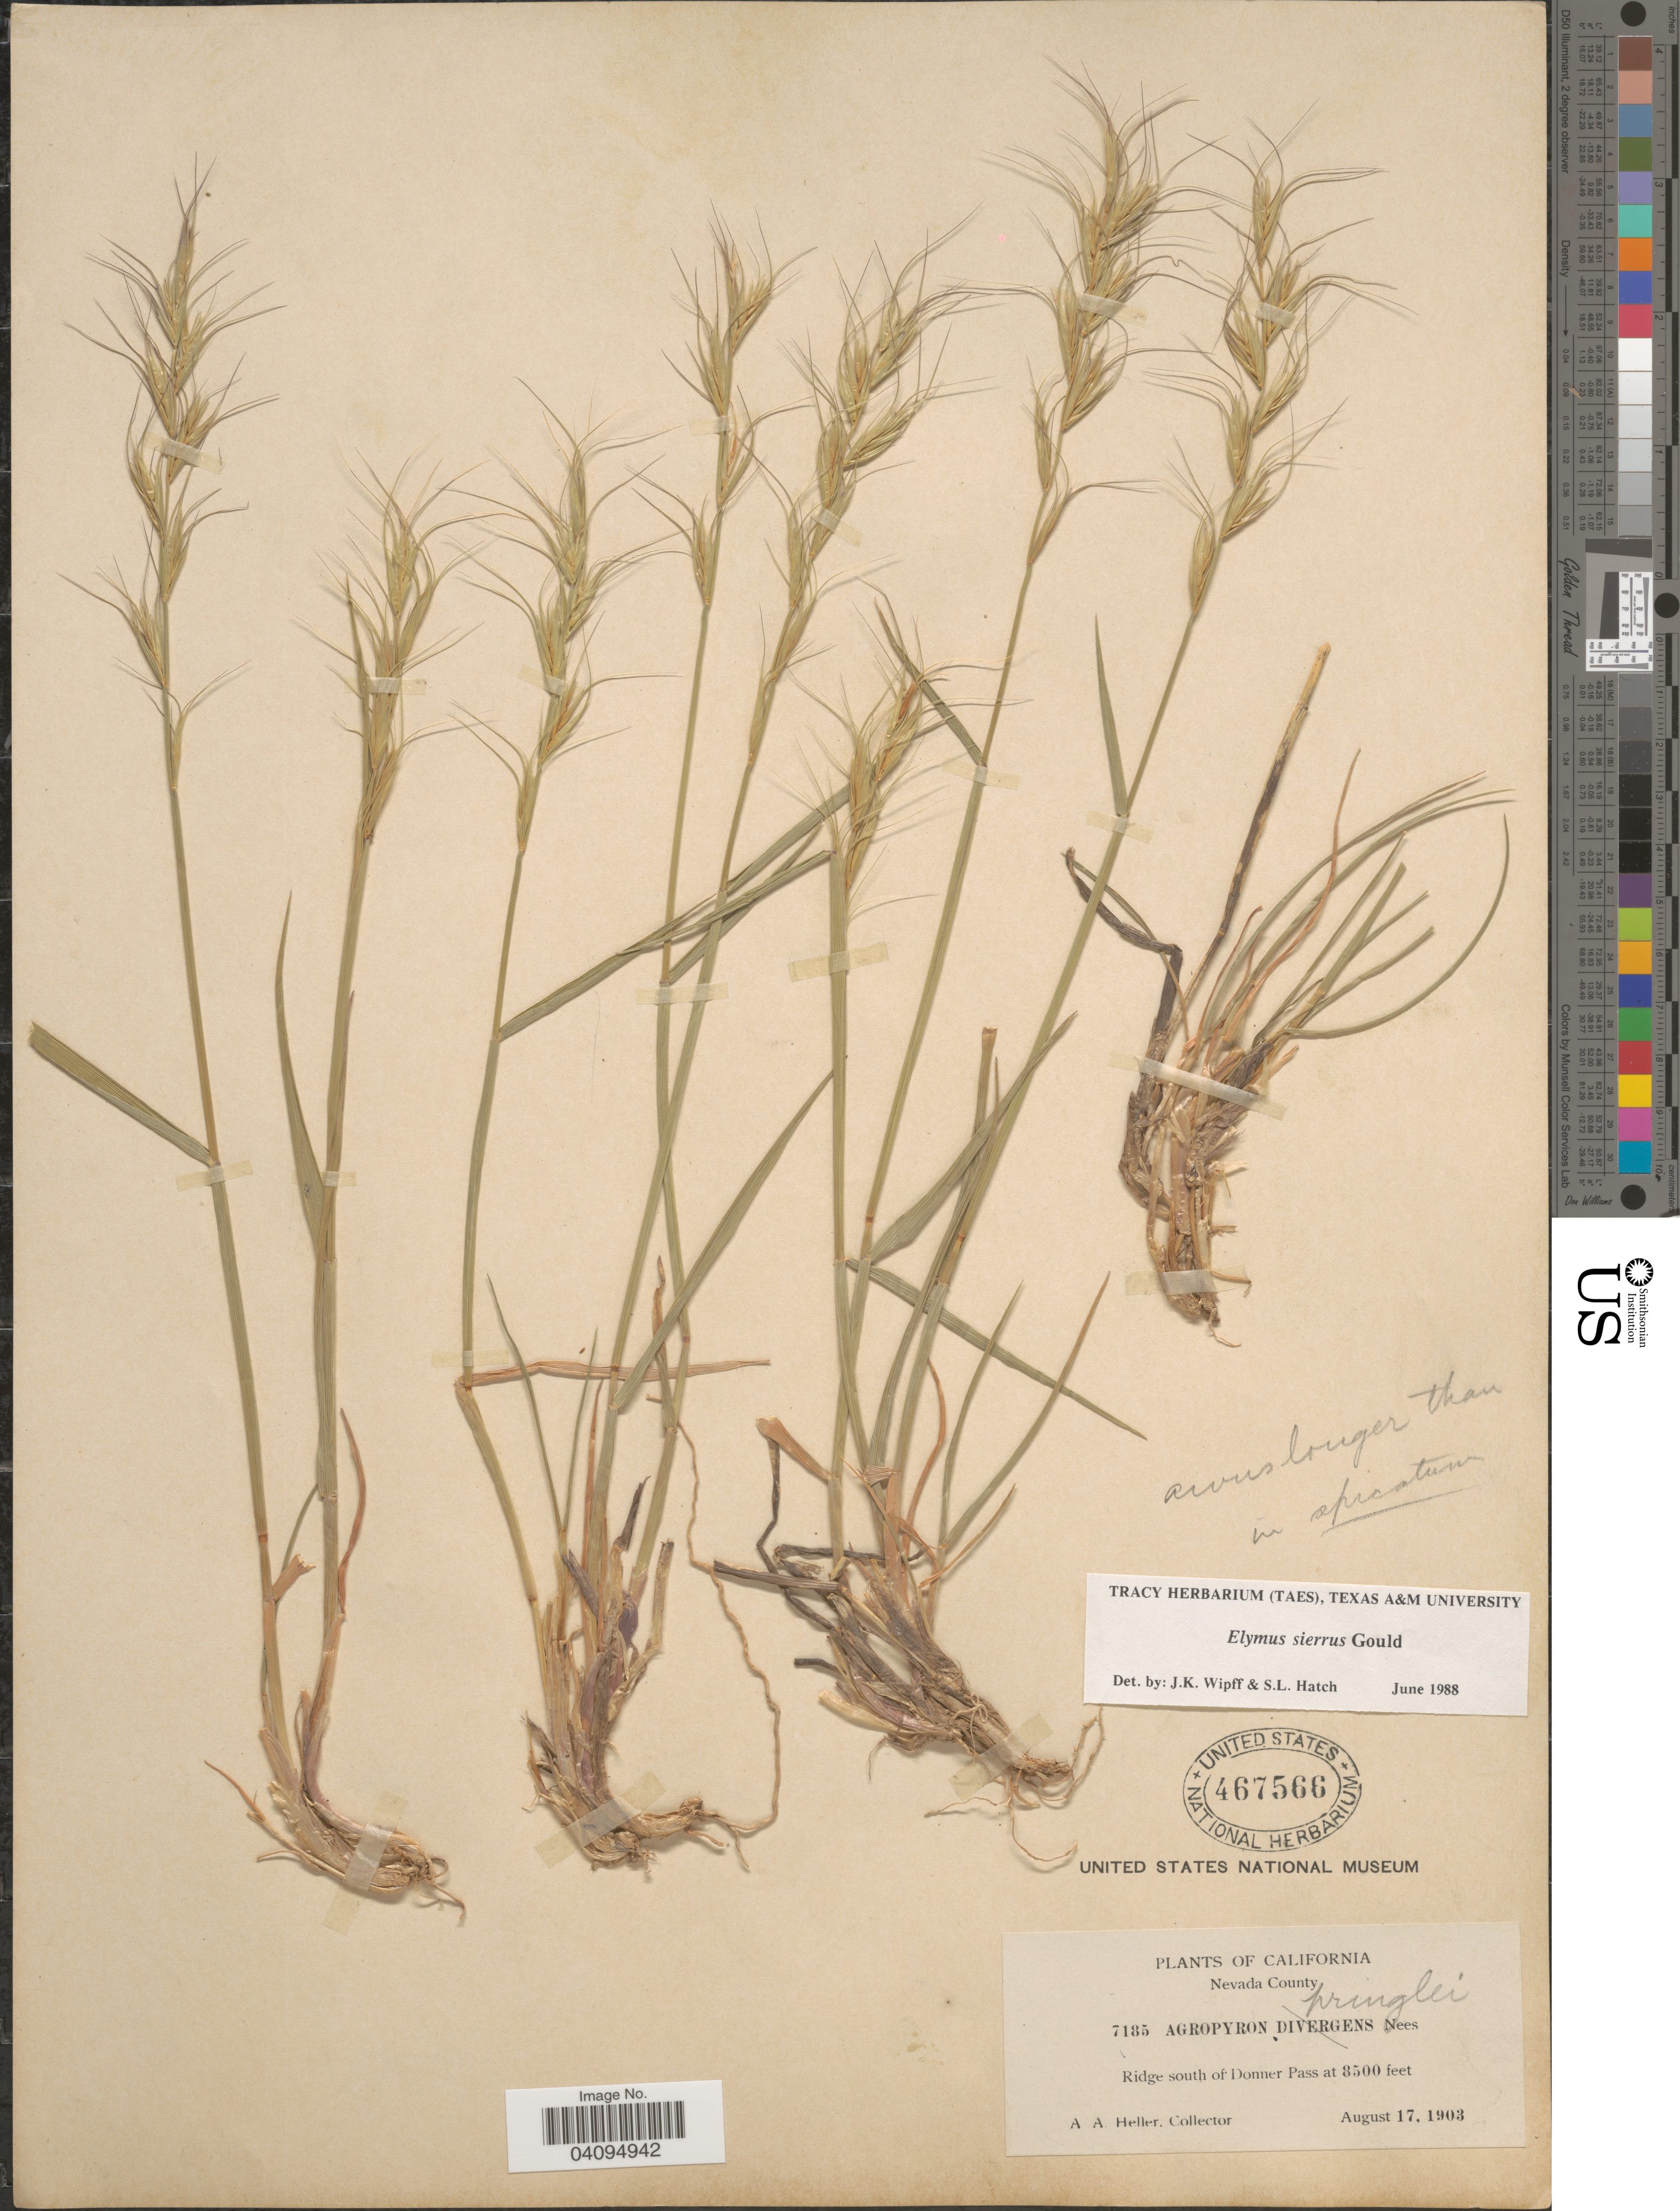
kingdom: Plantae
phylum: Tracheophyta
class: Liliopsida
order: Poales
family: Poaceae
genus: Elymus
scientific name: Elymus sierrae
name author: Gould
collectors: A. A. Heller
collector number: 7185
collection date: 1903-08-17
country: United States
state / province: California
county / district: Nevada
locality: Nevada County. Ridge south of Donner Pass.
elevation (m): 2591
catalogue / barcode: US 467566